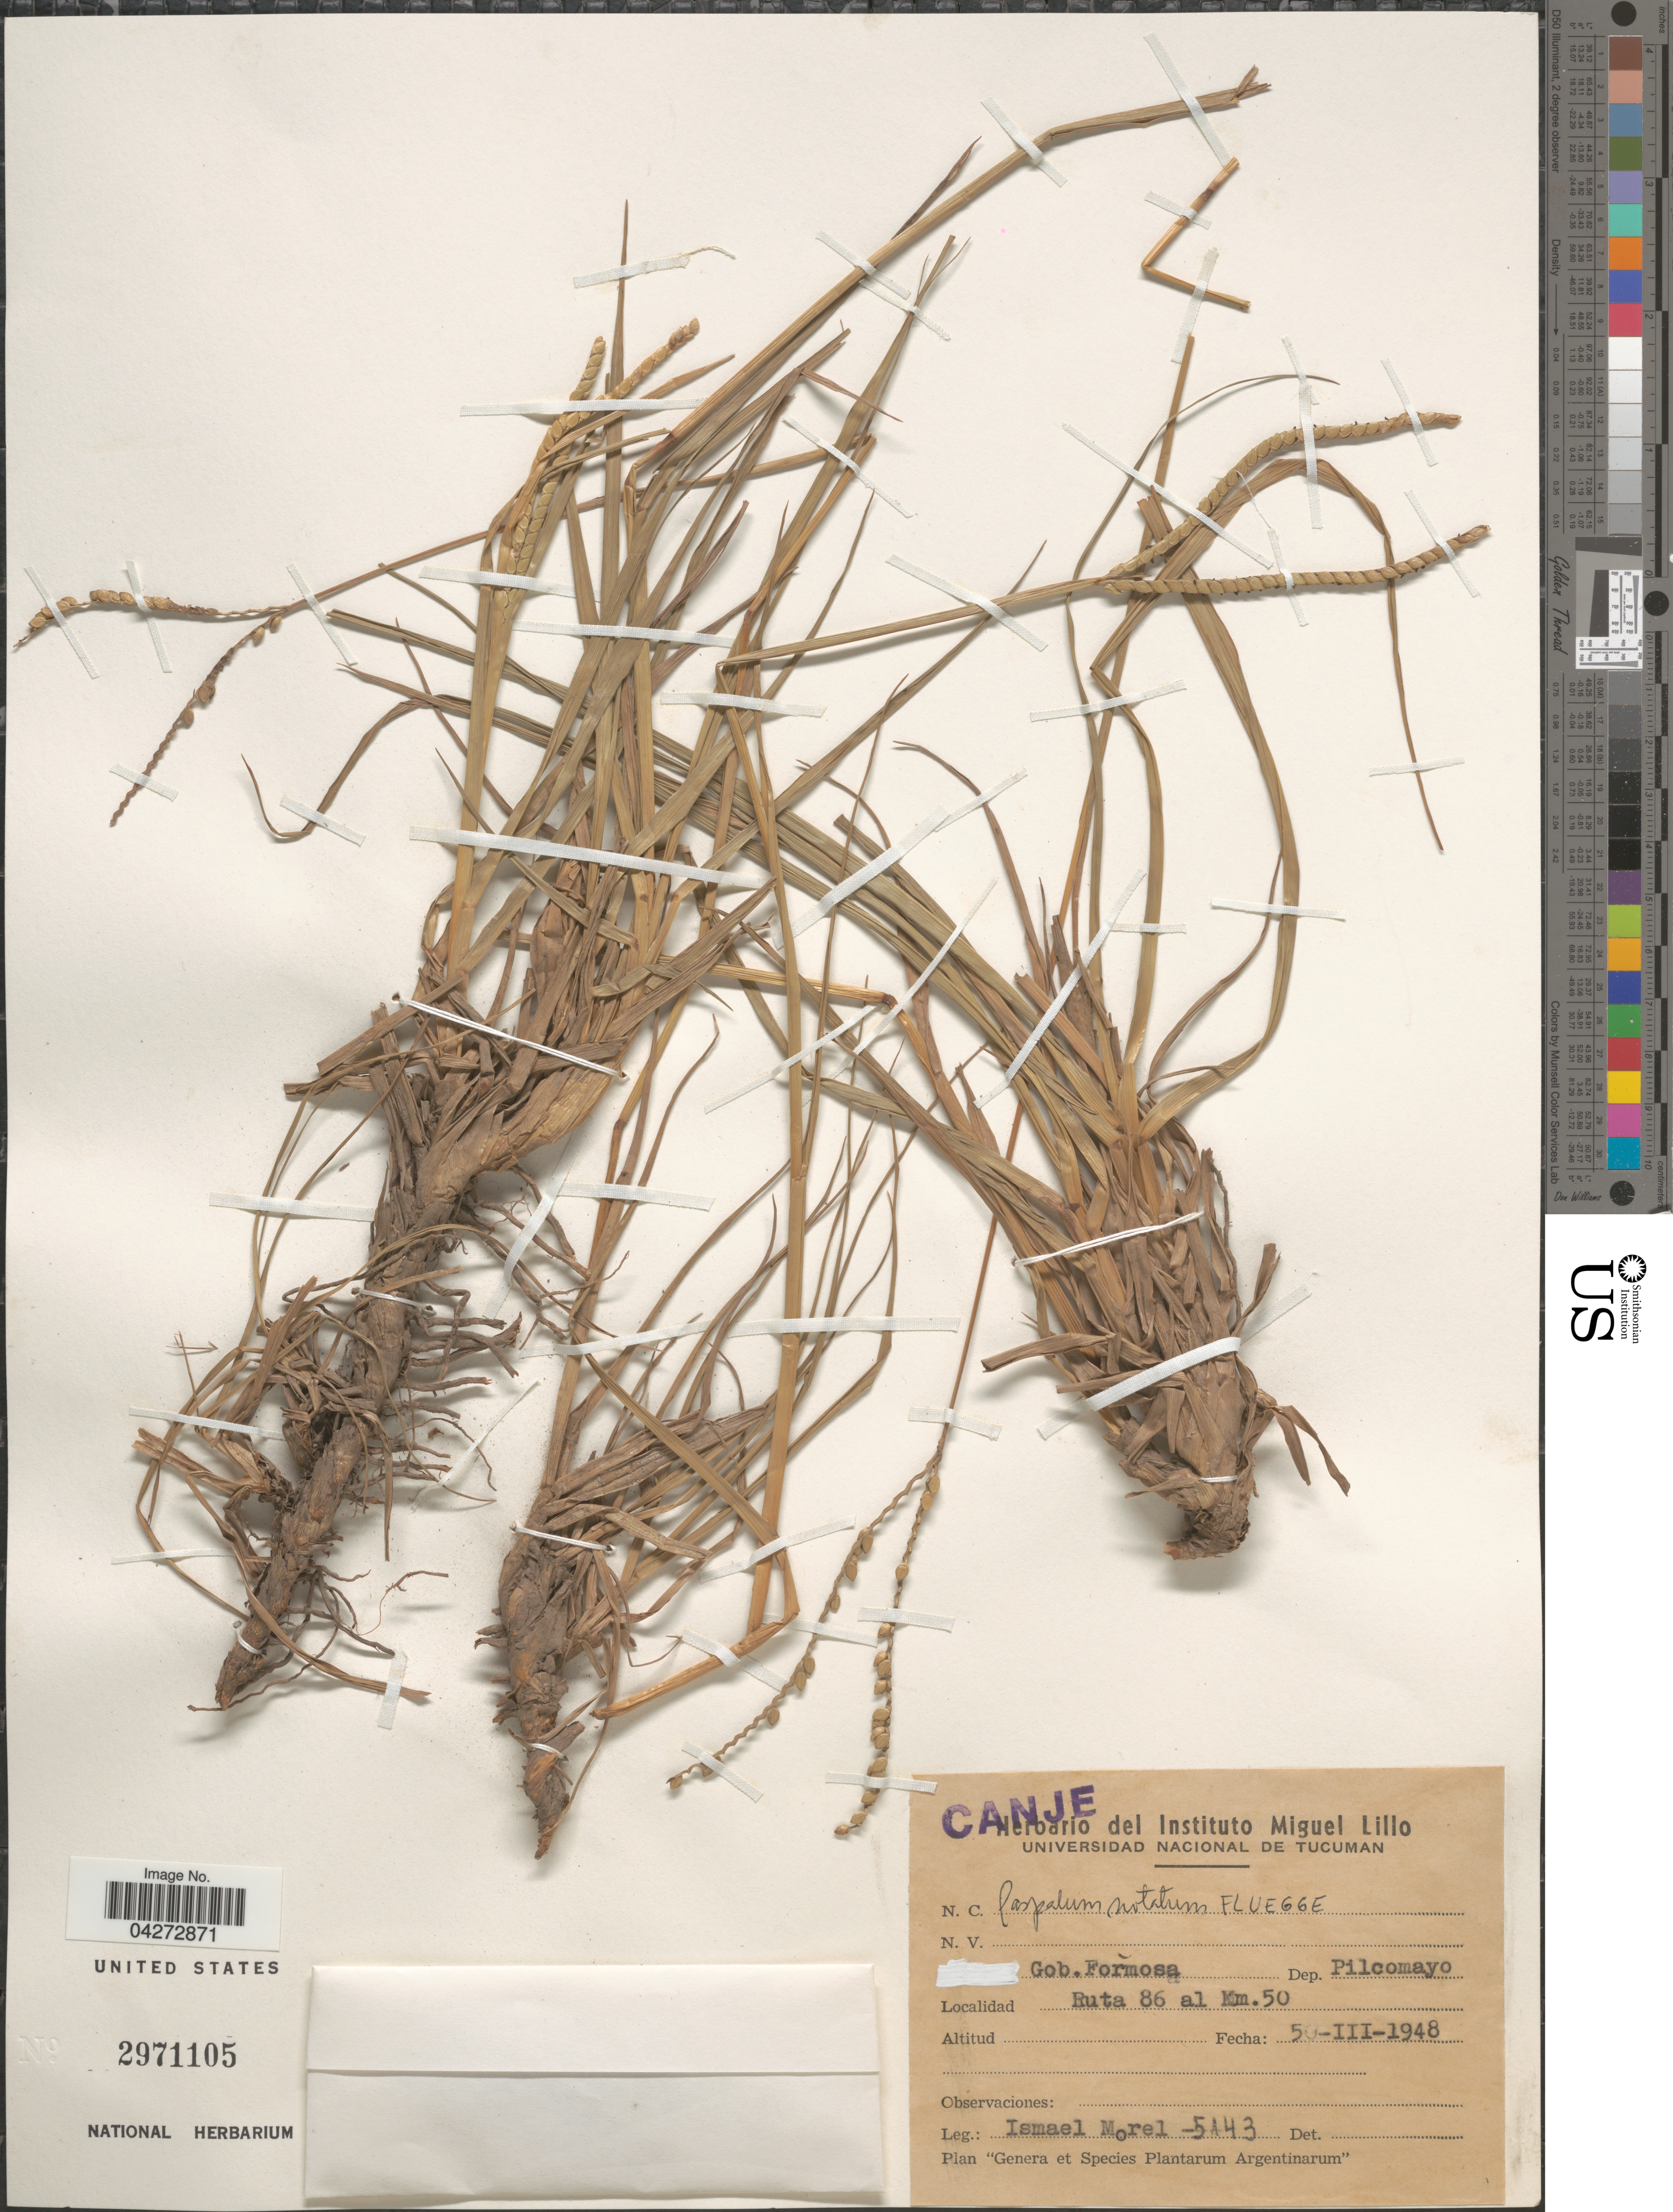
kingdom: Plantae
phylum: Tracheophyta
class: Liliopsida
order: Poales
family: Poaceae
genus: Paspalum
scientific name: Paspalum notatum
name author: Flüggé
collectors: I. Morel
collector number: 5143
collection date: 1948-03-05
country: Argentina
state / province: Formosa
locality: Gob. Formosa Dep. Pilcomayo. Ruta 86 al Km. 50.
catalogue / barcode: US 2971105